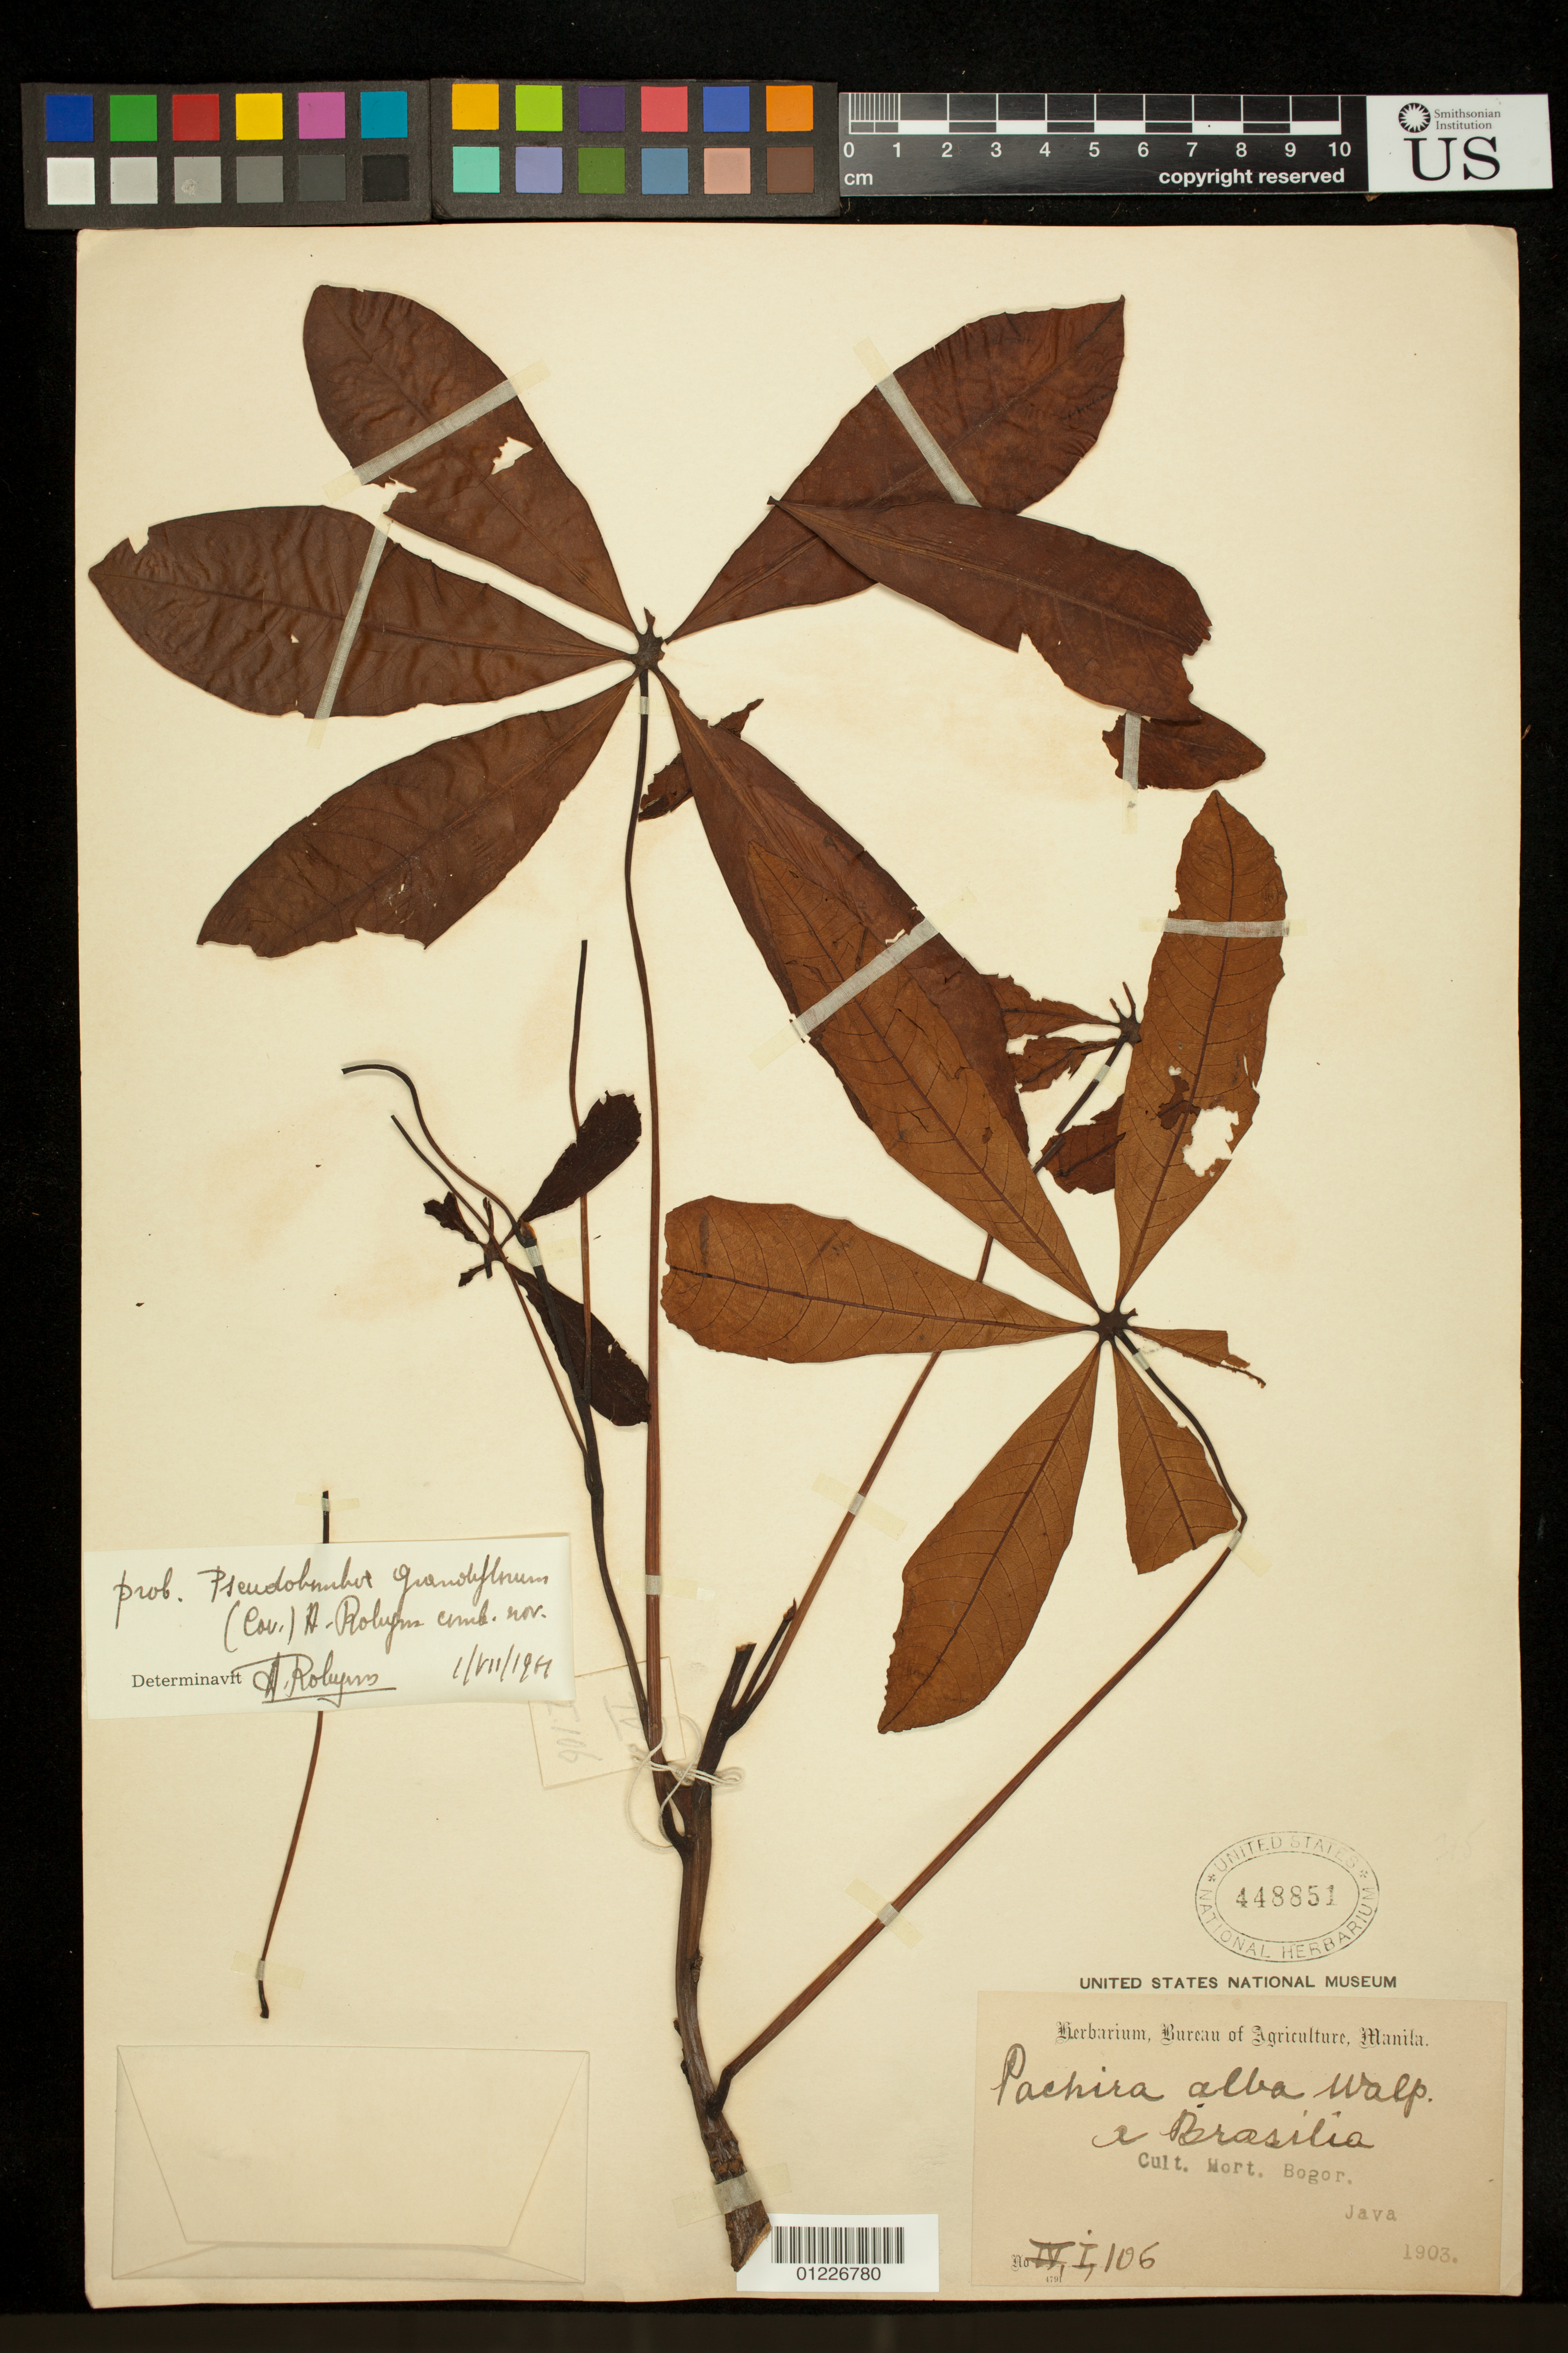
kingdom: Plantae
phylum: Tracheophyta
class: Magnoliopsida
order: Malvales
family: Malvaceae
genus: Pseudobombax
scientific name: Pseudobombax grandiflorum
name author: (Cav.) A. Robyns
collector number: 41106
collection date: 1903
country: Indonesia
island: Java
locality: a Brasilia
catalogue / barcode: US 448851